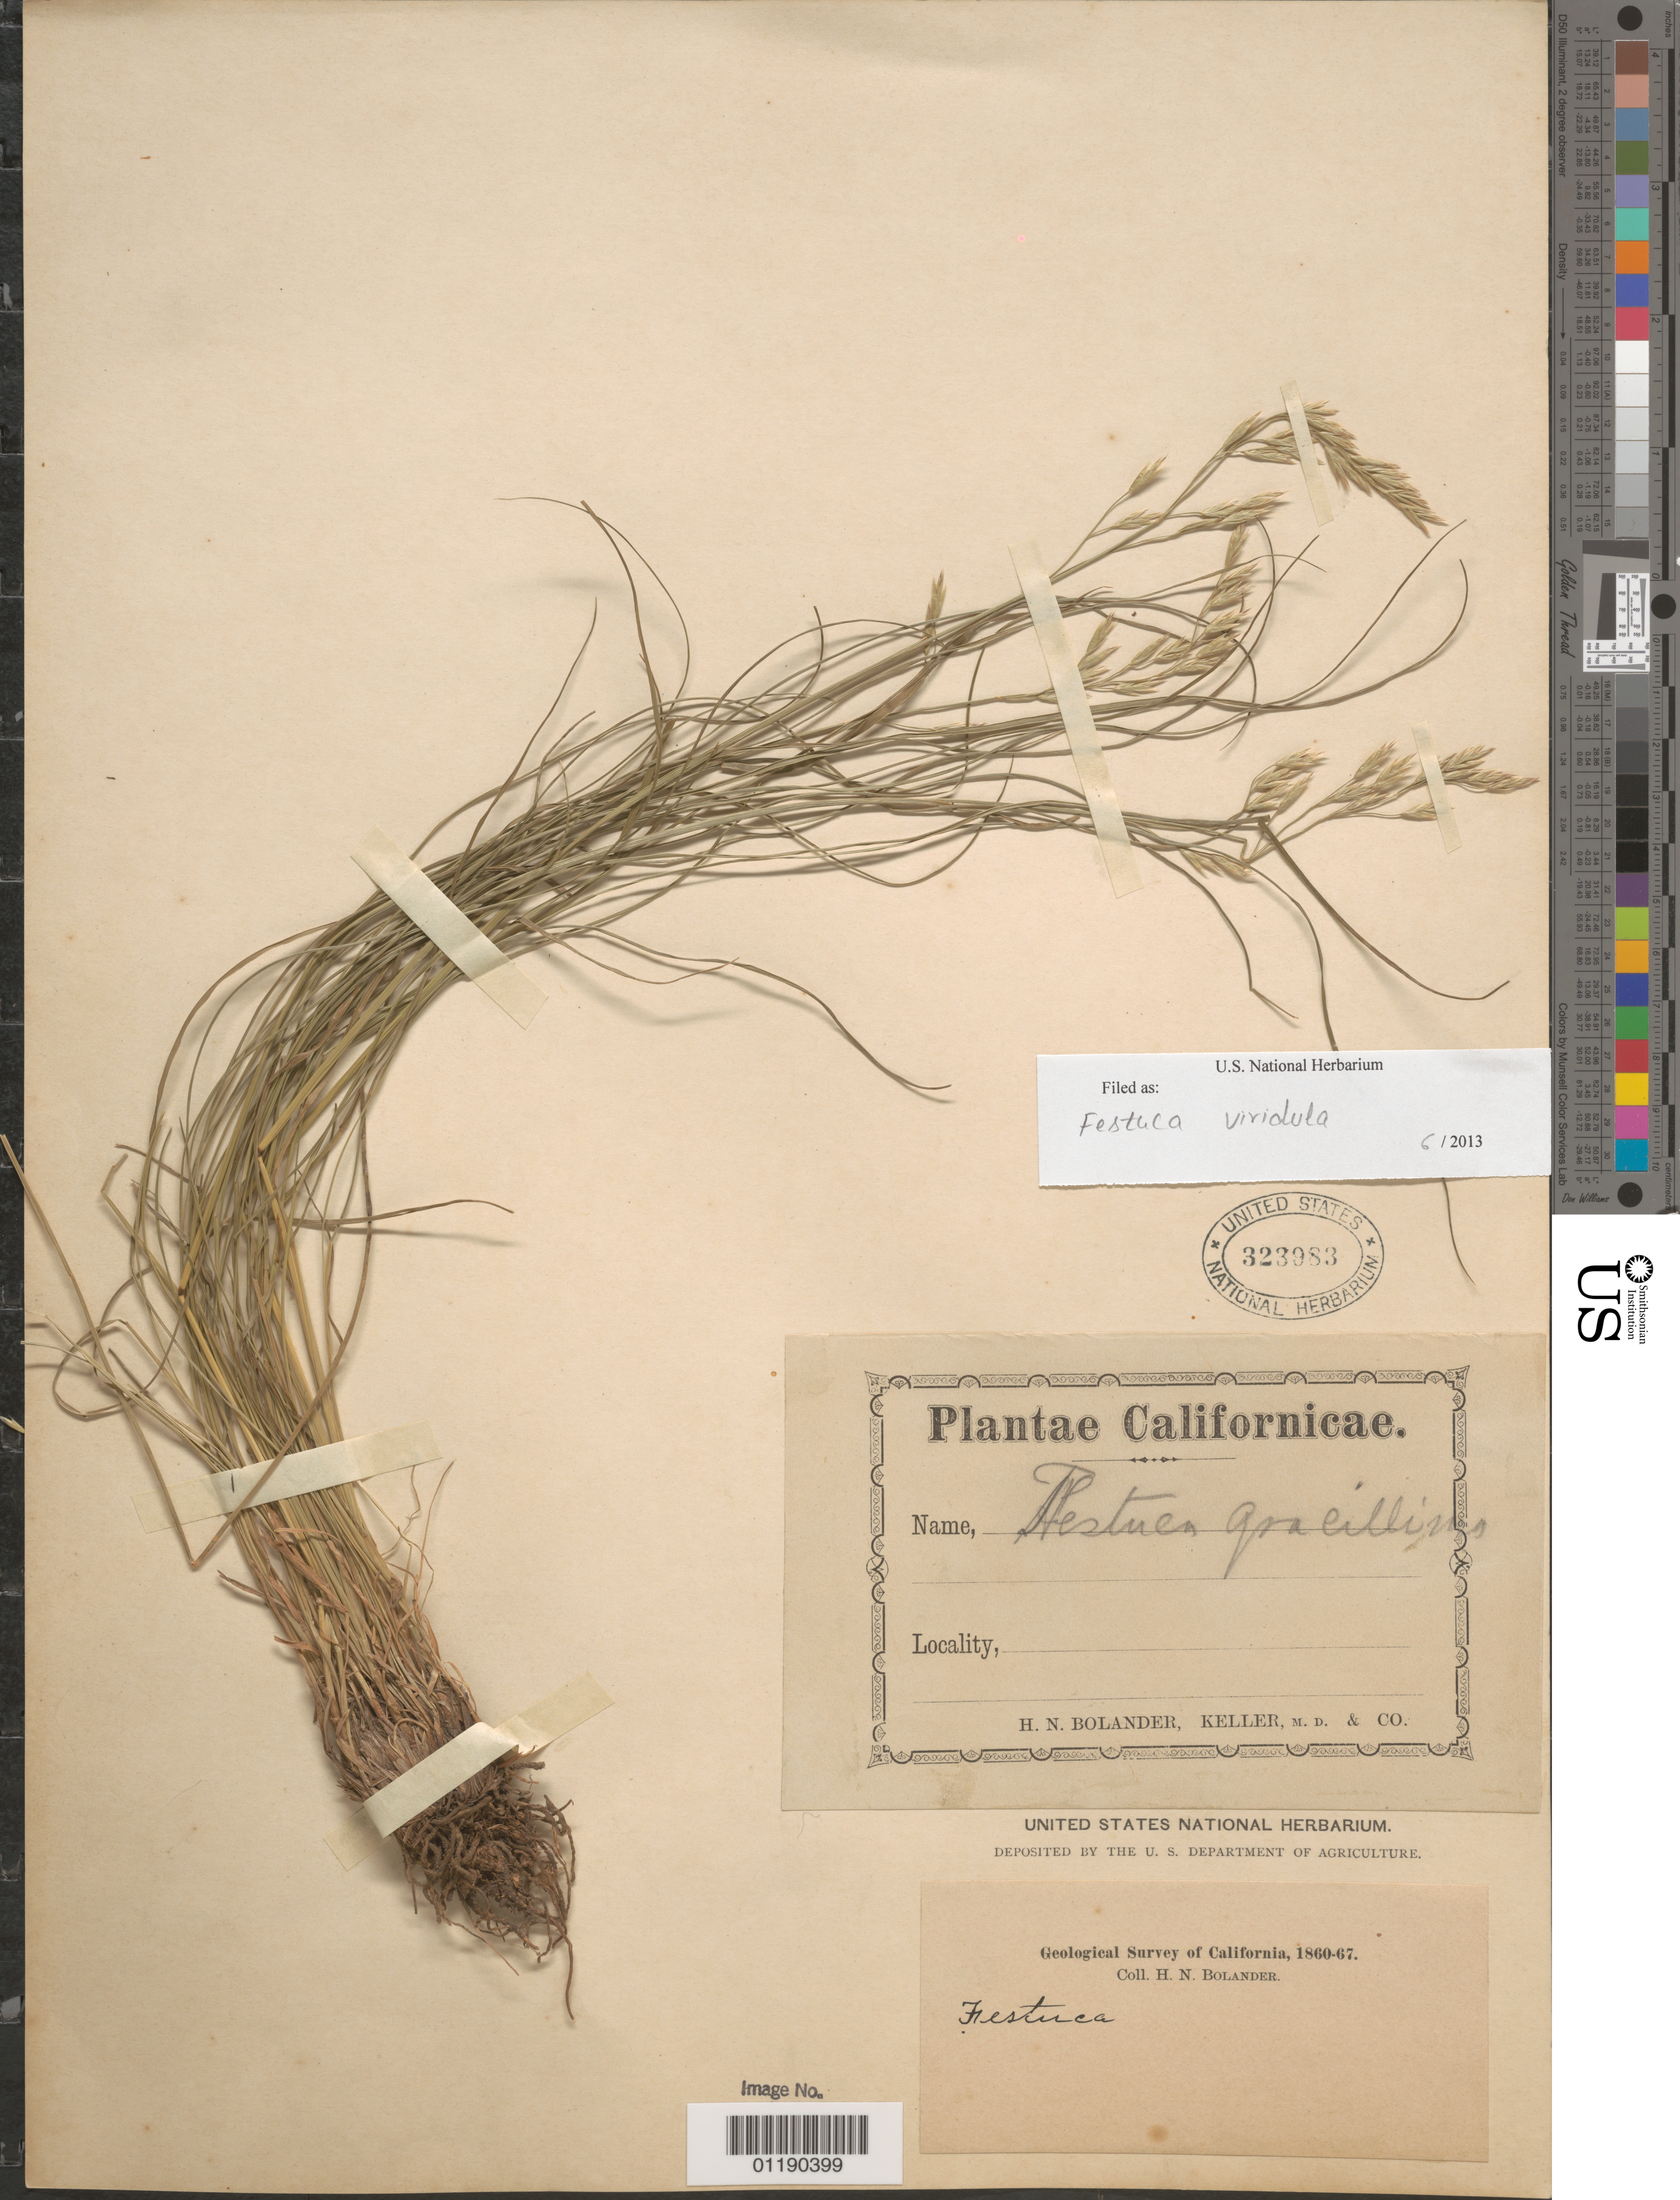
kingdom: Plantae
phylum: Tracheophyta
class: Liliopsida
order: Poales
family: Poaceae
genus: Festuca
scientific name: Festuca viridula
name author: Vasey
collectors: H. Bolander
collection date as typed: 1860 to -- --- 1867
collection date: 1860/1867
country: United States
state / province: California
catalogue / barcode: US 323983